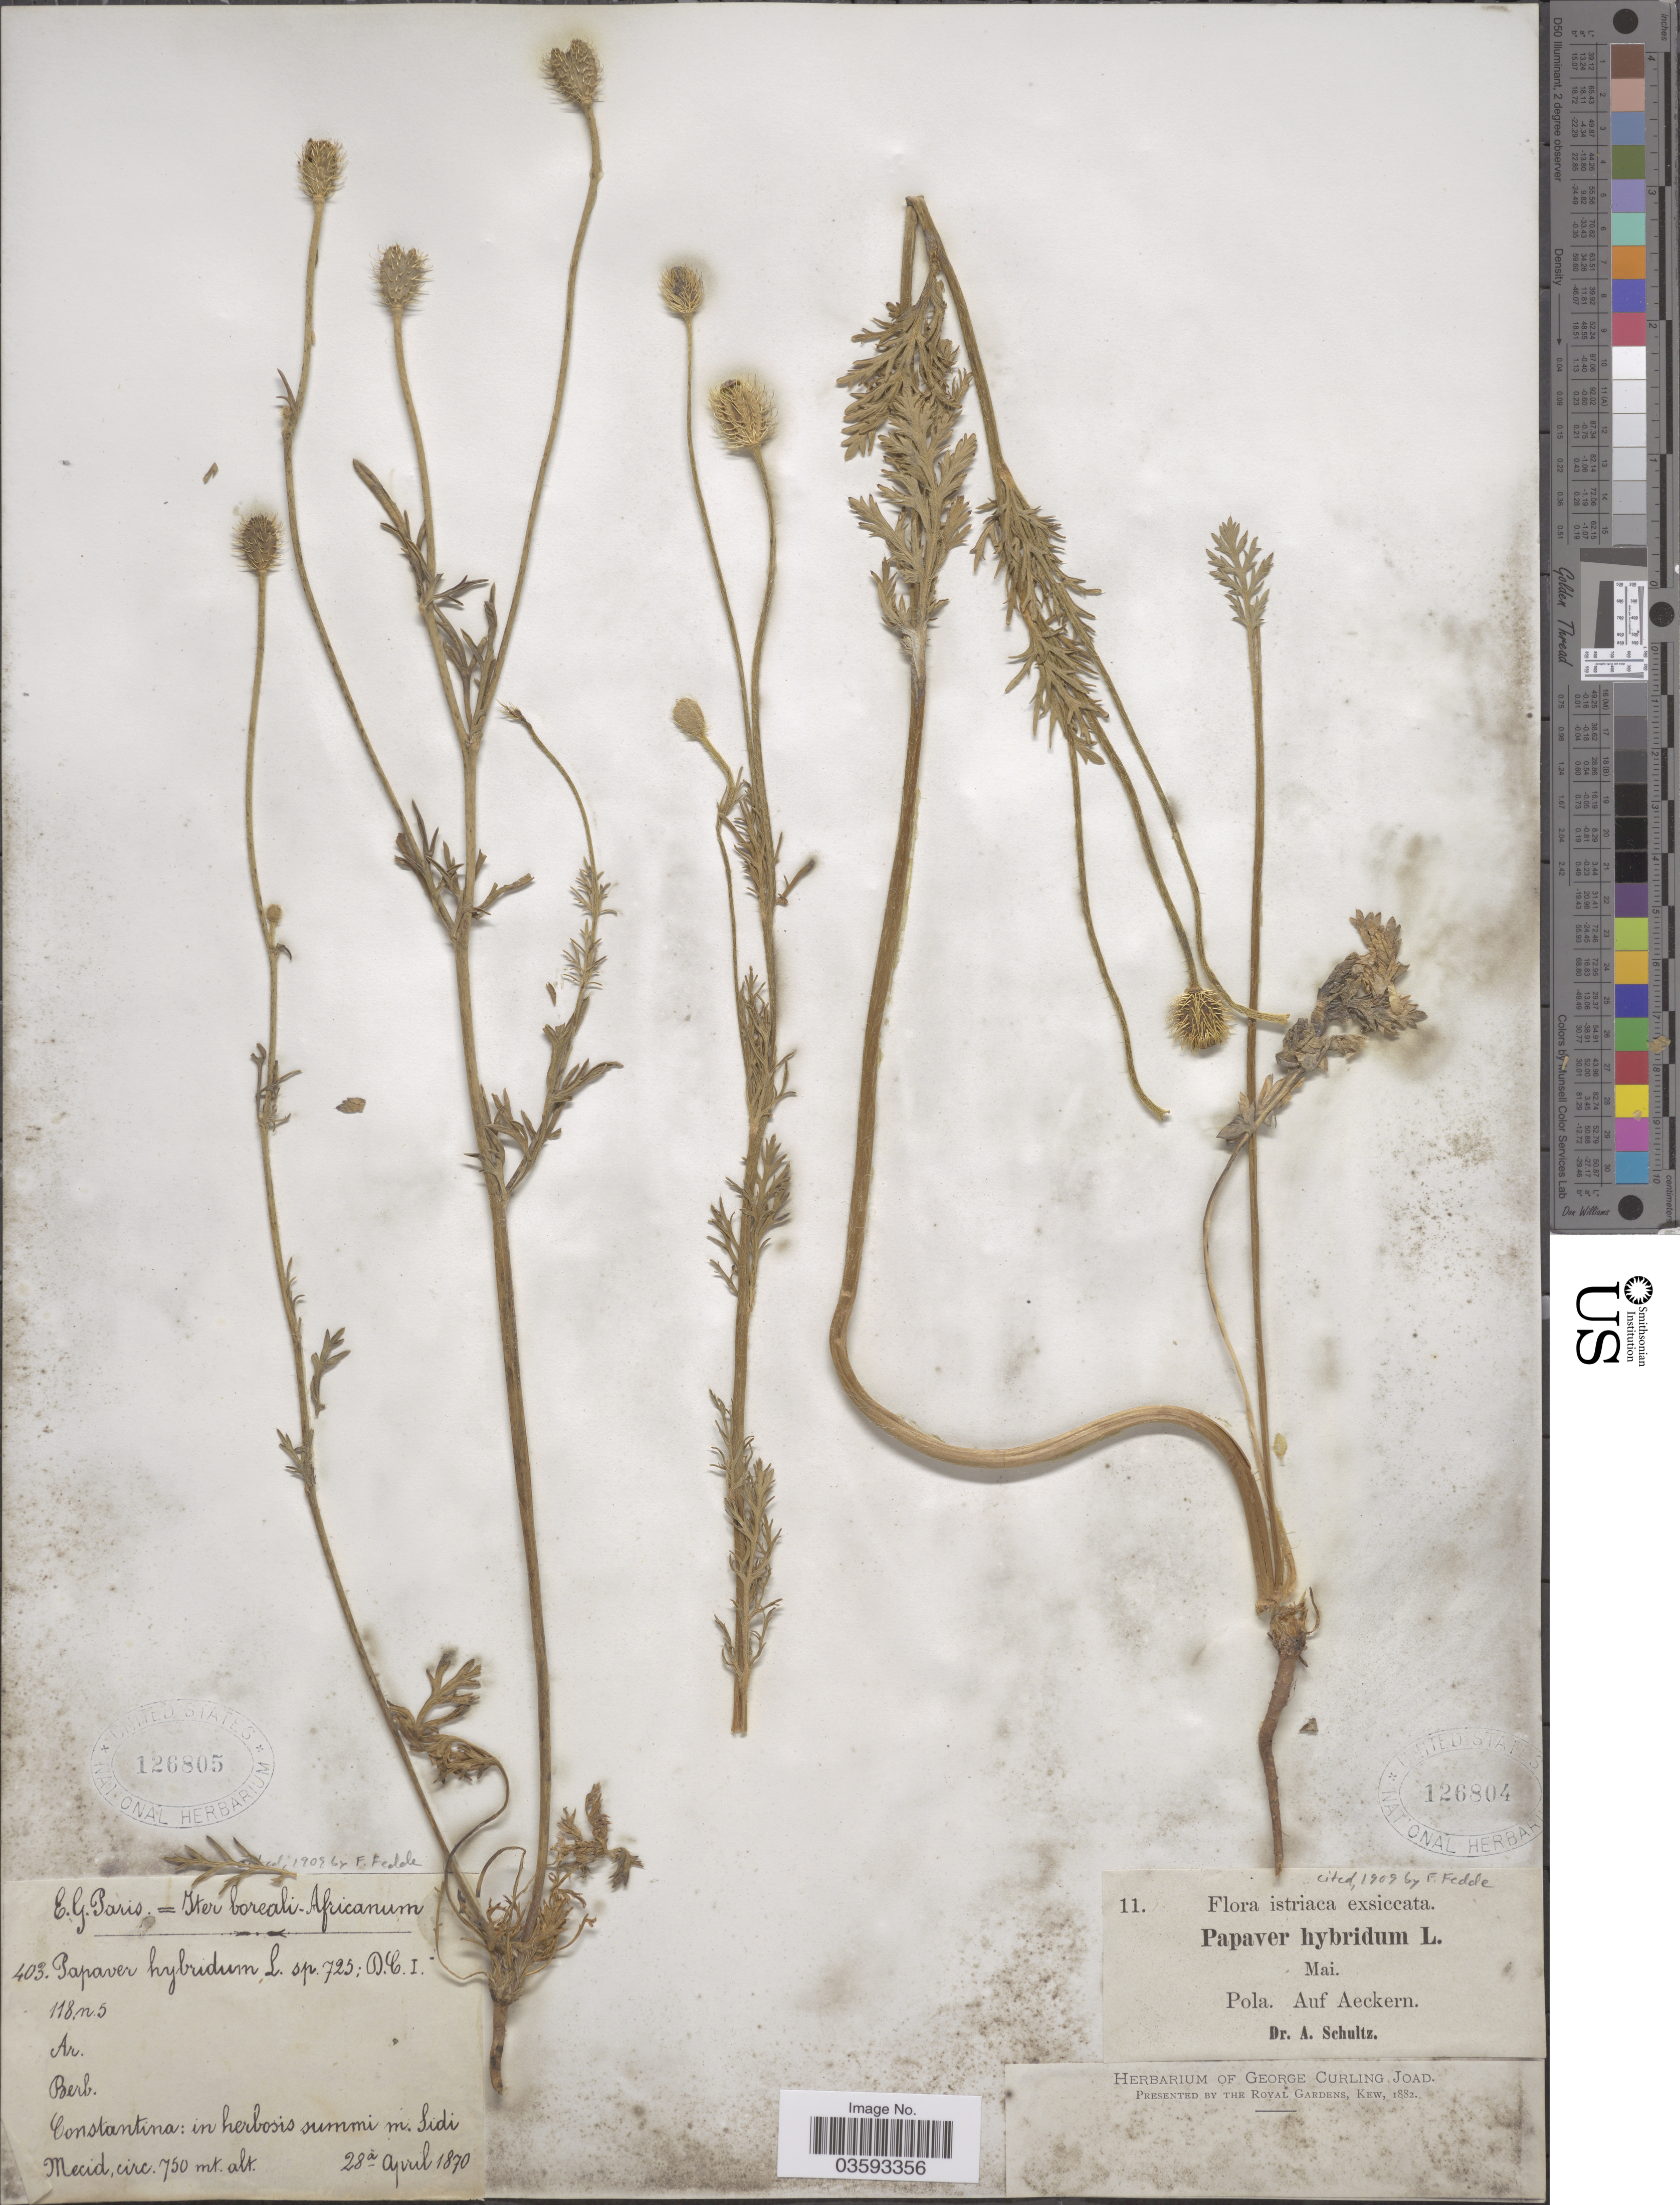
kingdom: Plantae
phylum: Tracheophyta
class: Magnoliopsida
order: Ranunculales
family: Papaveraceae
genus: Papaver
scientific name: Papaver hybridum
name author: L.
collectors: A. Schultz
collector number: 11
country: Croatia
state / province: Istria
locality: Istriaca. Pola. Auf Aeckern.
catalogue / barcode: US 126804-2